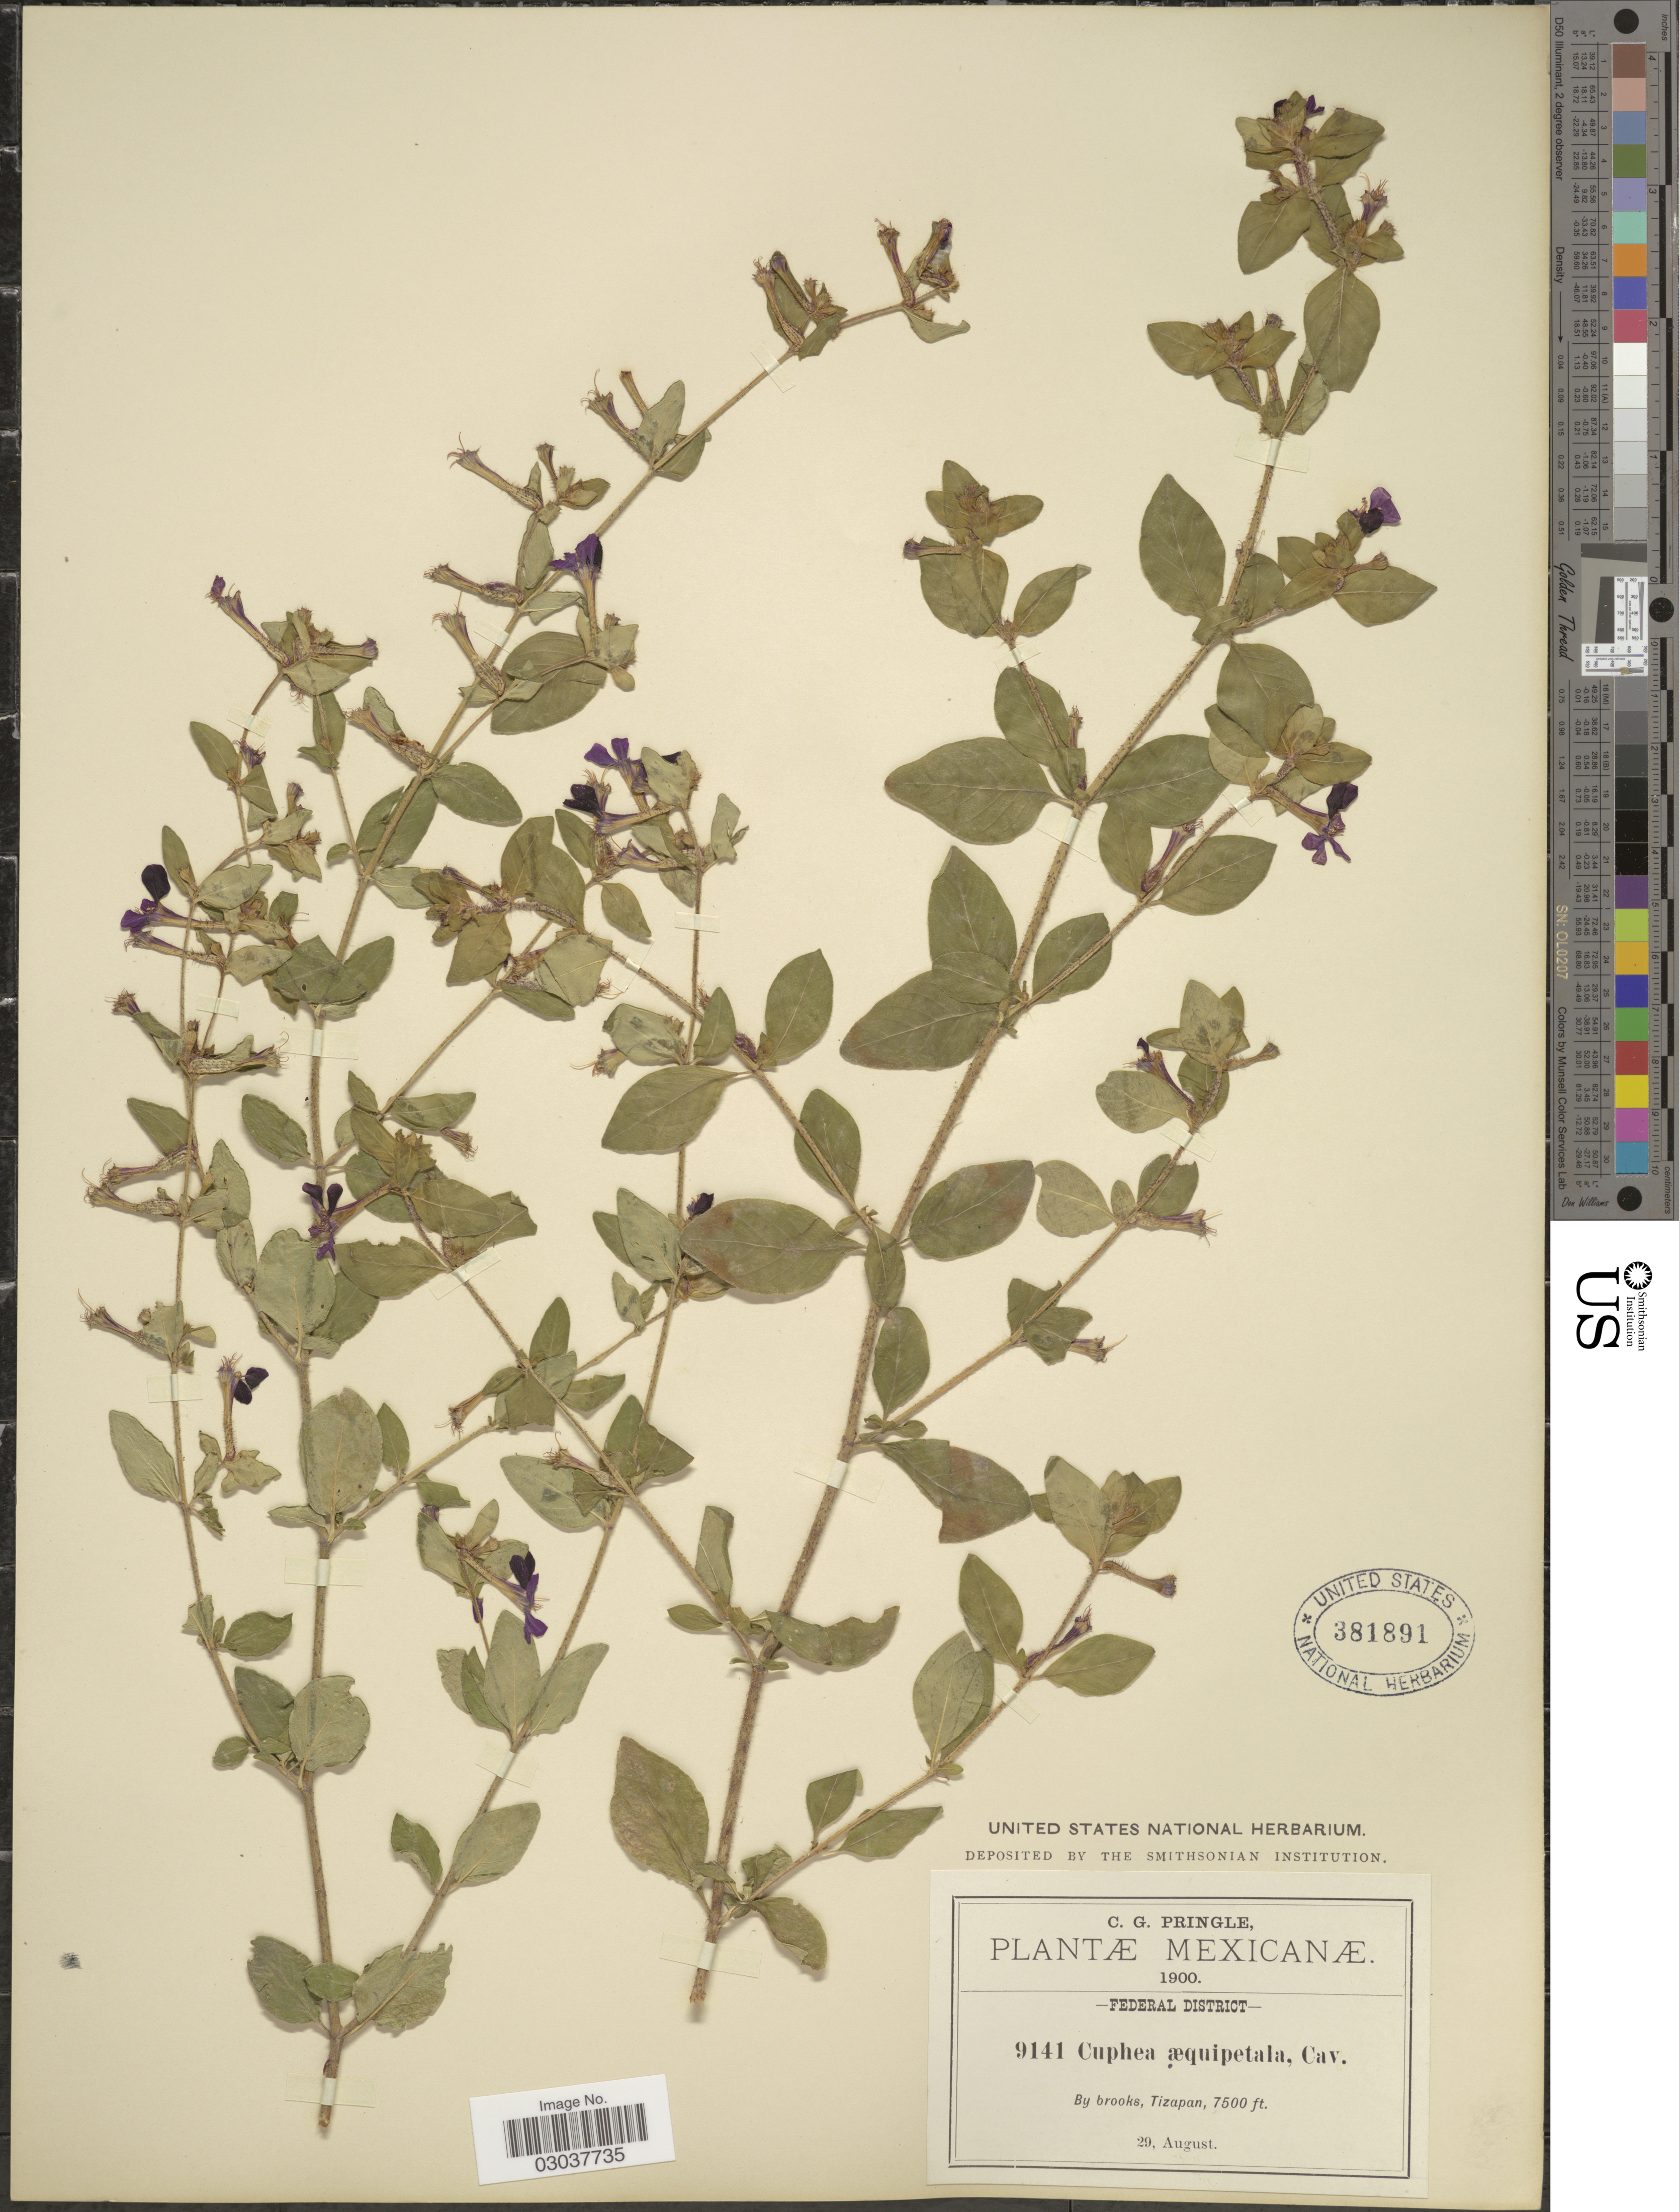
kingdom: Plantae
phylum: Tracheophyta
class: Magnoliopsida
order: Myrtales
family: Lythraceae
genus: Cuphea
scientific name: Cuphea aequipetala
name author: Cav.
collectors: C. G. Pringle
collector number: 9141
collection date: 1900-08-29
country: Mexico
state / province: Distrito Federal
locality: Federal District. By brooks, Tizapan.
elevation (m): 2286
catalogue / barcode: US 381891